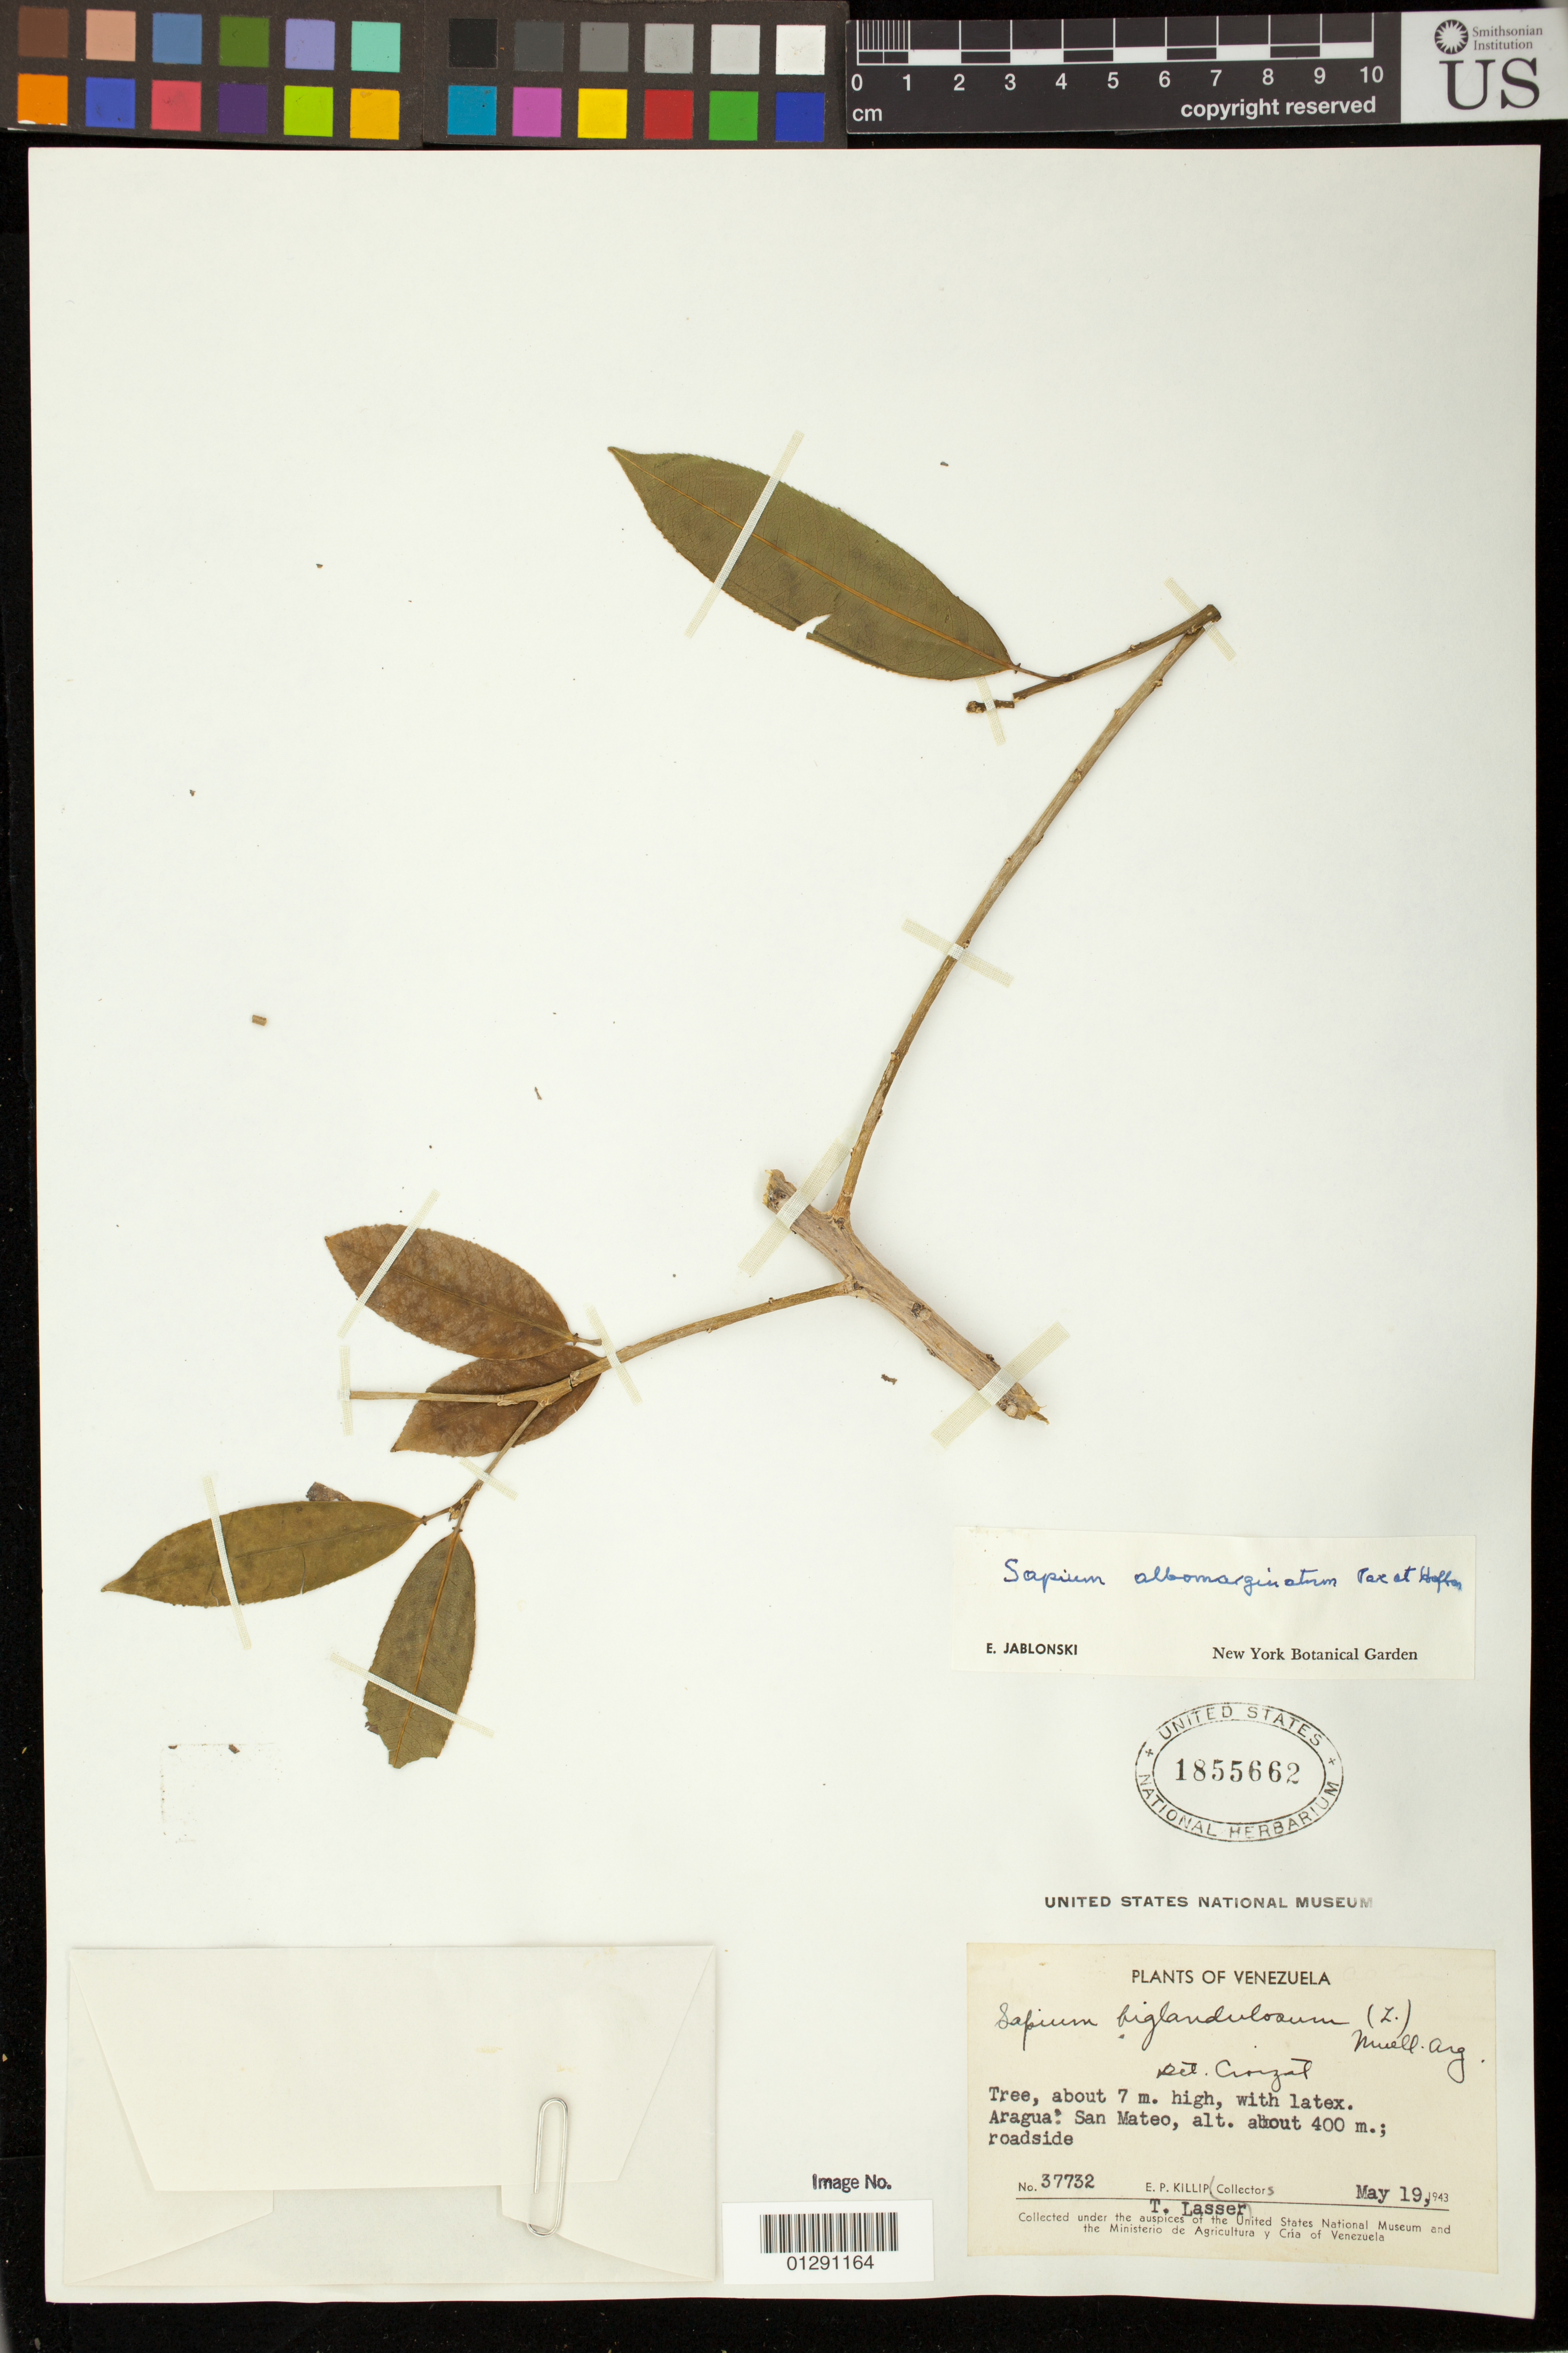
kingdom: Plantae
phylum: Tracheophyta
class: Magnoliopsida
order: Malpighiales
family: Euphorbiaceae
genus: Sapium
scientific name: Sapium albomarginatum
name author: Pax & K. Hoffm. in Engl.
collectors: T. Lasser & E. P. Killip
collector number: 37732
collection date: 1943-05-19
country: Venezuela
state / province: Aragua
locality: roadside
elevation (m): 400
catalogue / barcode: US 1855662